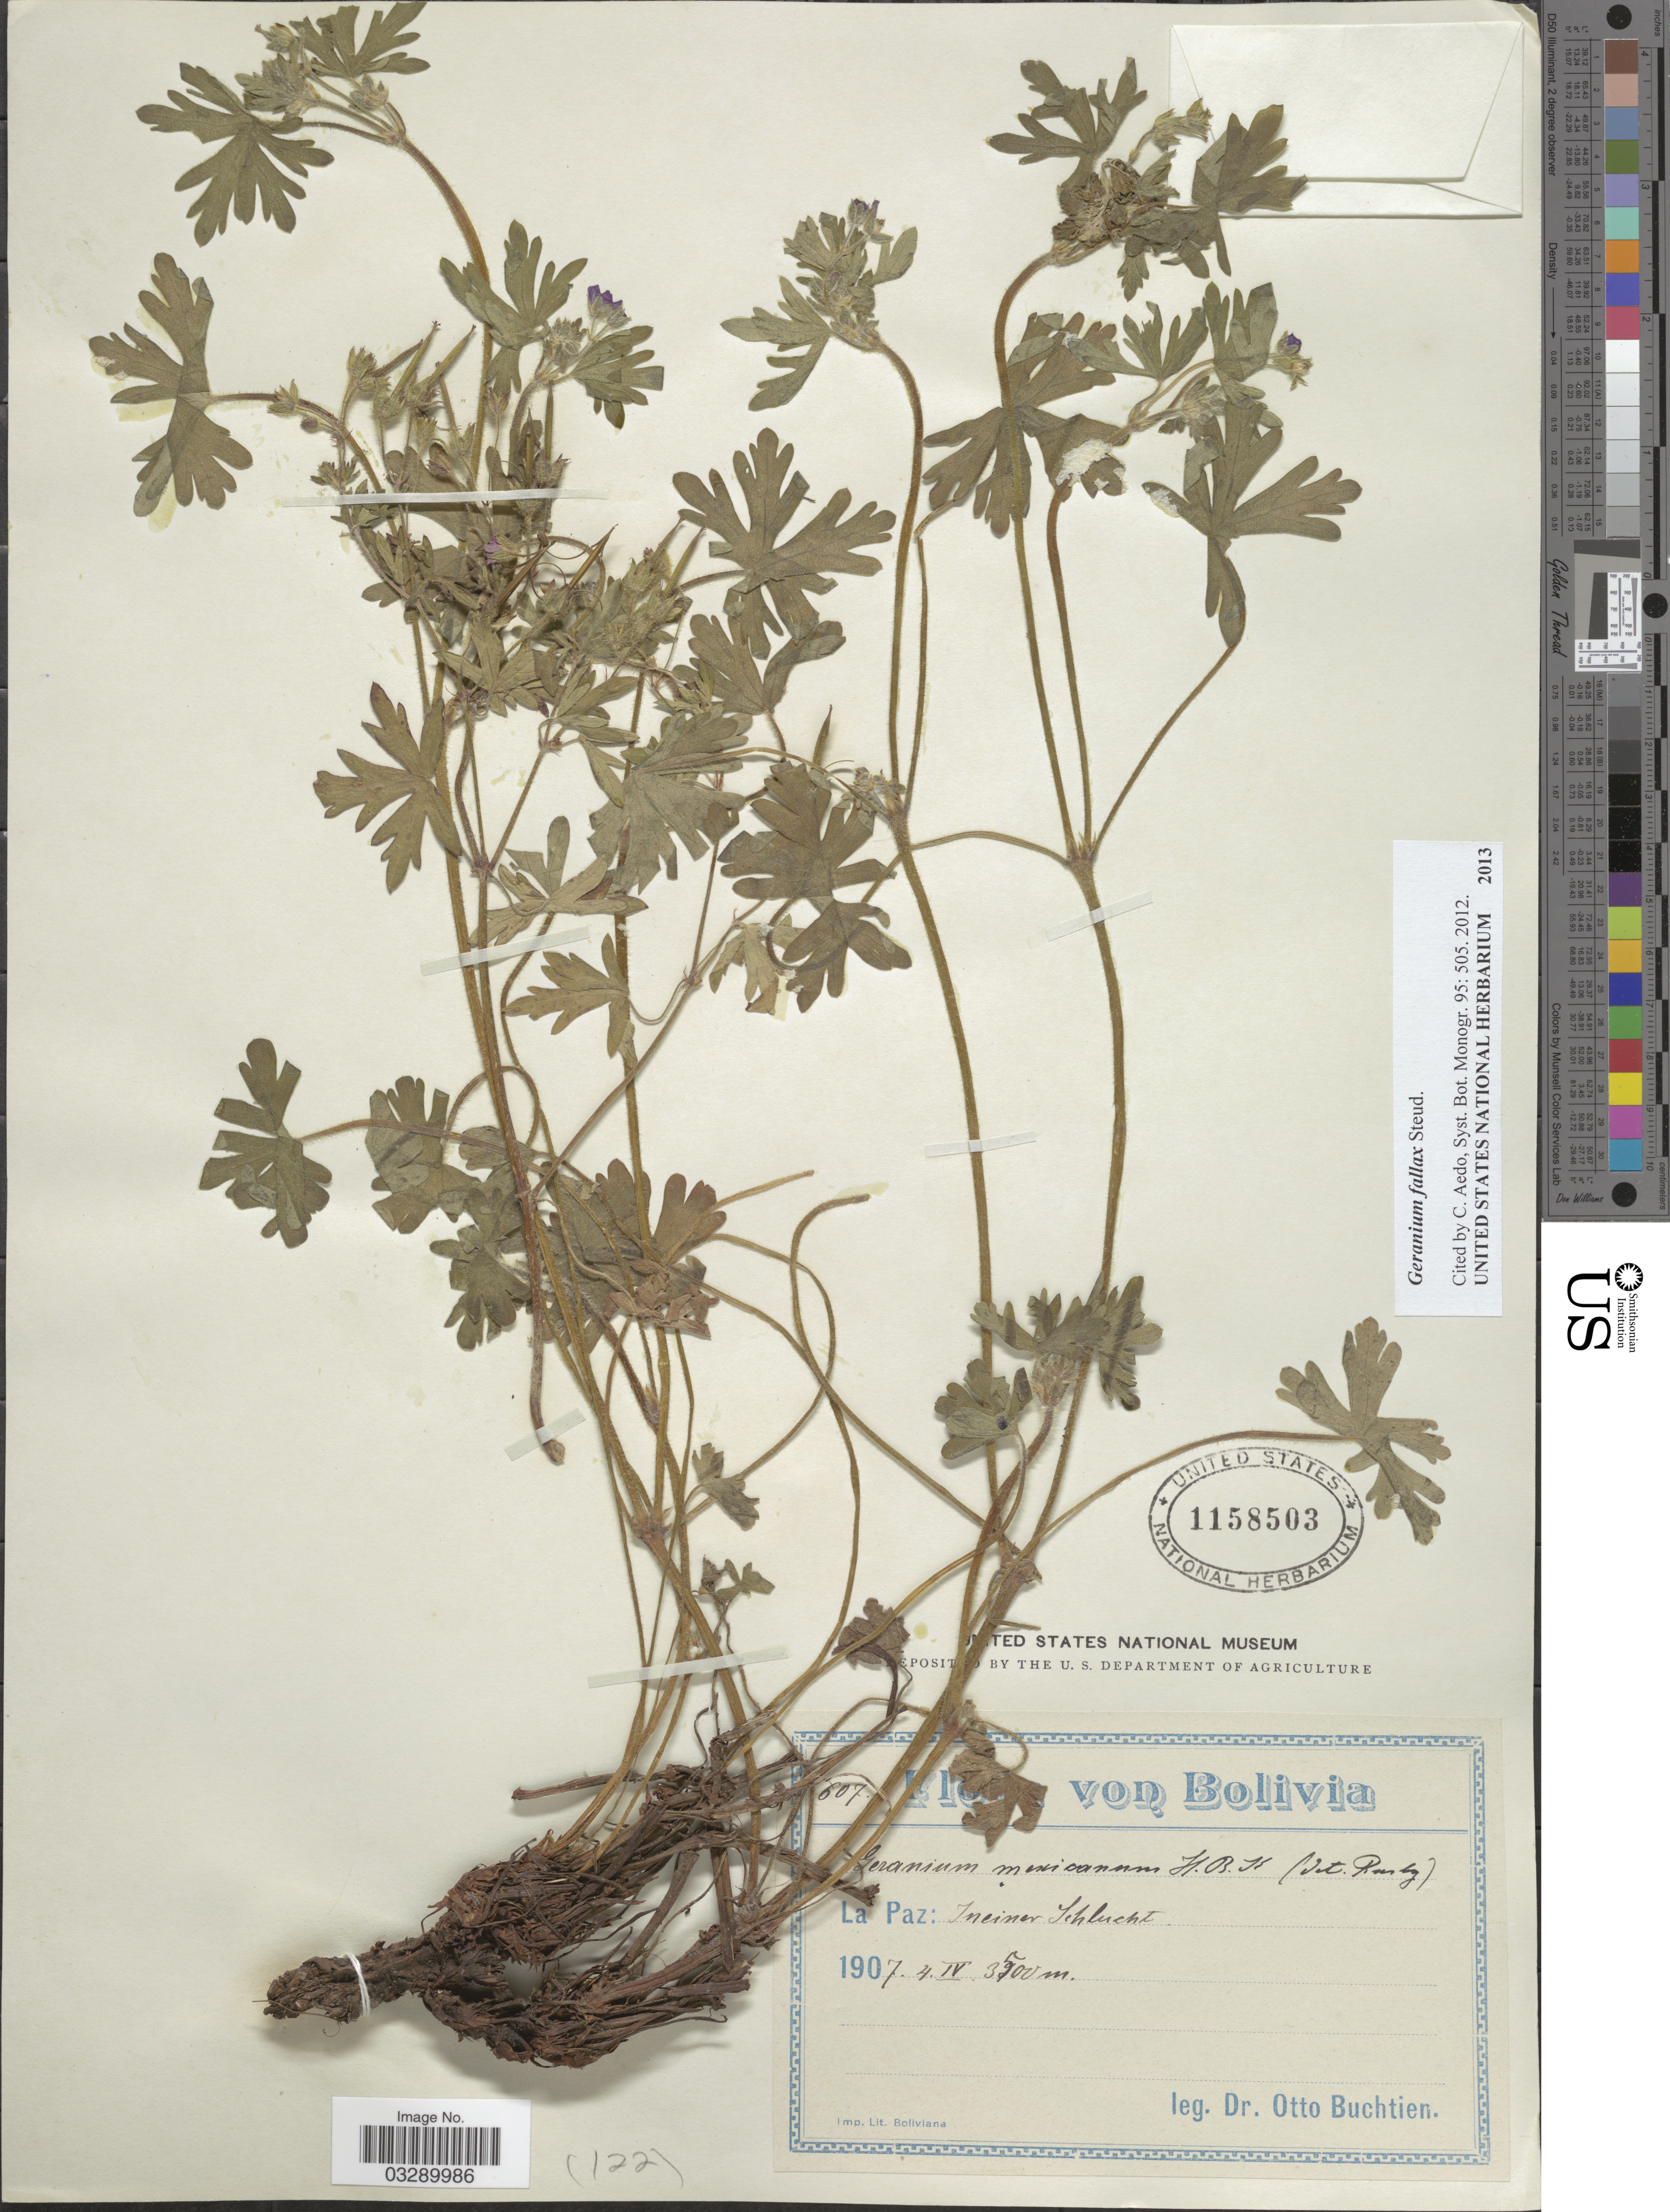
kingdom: Plantae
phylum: Tracheophyta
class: Magnoliopsida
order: Geraniales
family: Geraniaceae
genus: Geranium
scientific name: Geranium fallax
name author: Steud.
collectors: O. Buchtien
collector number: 607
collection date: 1907-04-04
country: Bolivia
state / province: La Paz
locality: In einer Schlucht.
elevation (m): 3500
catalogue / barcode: US 1158503